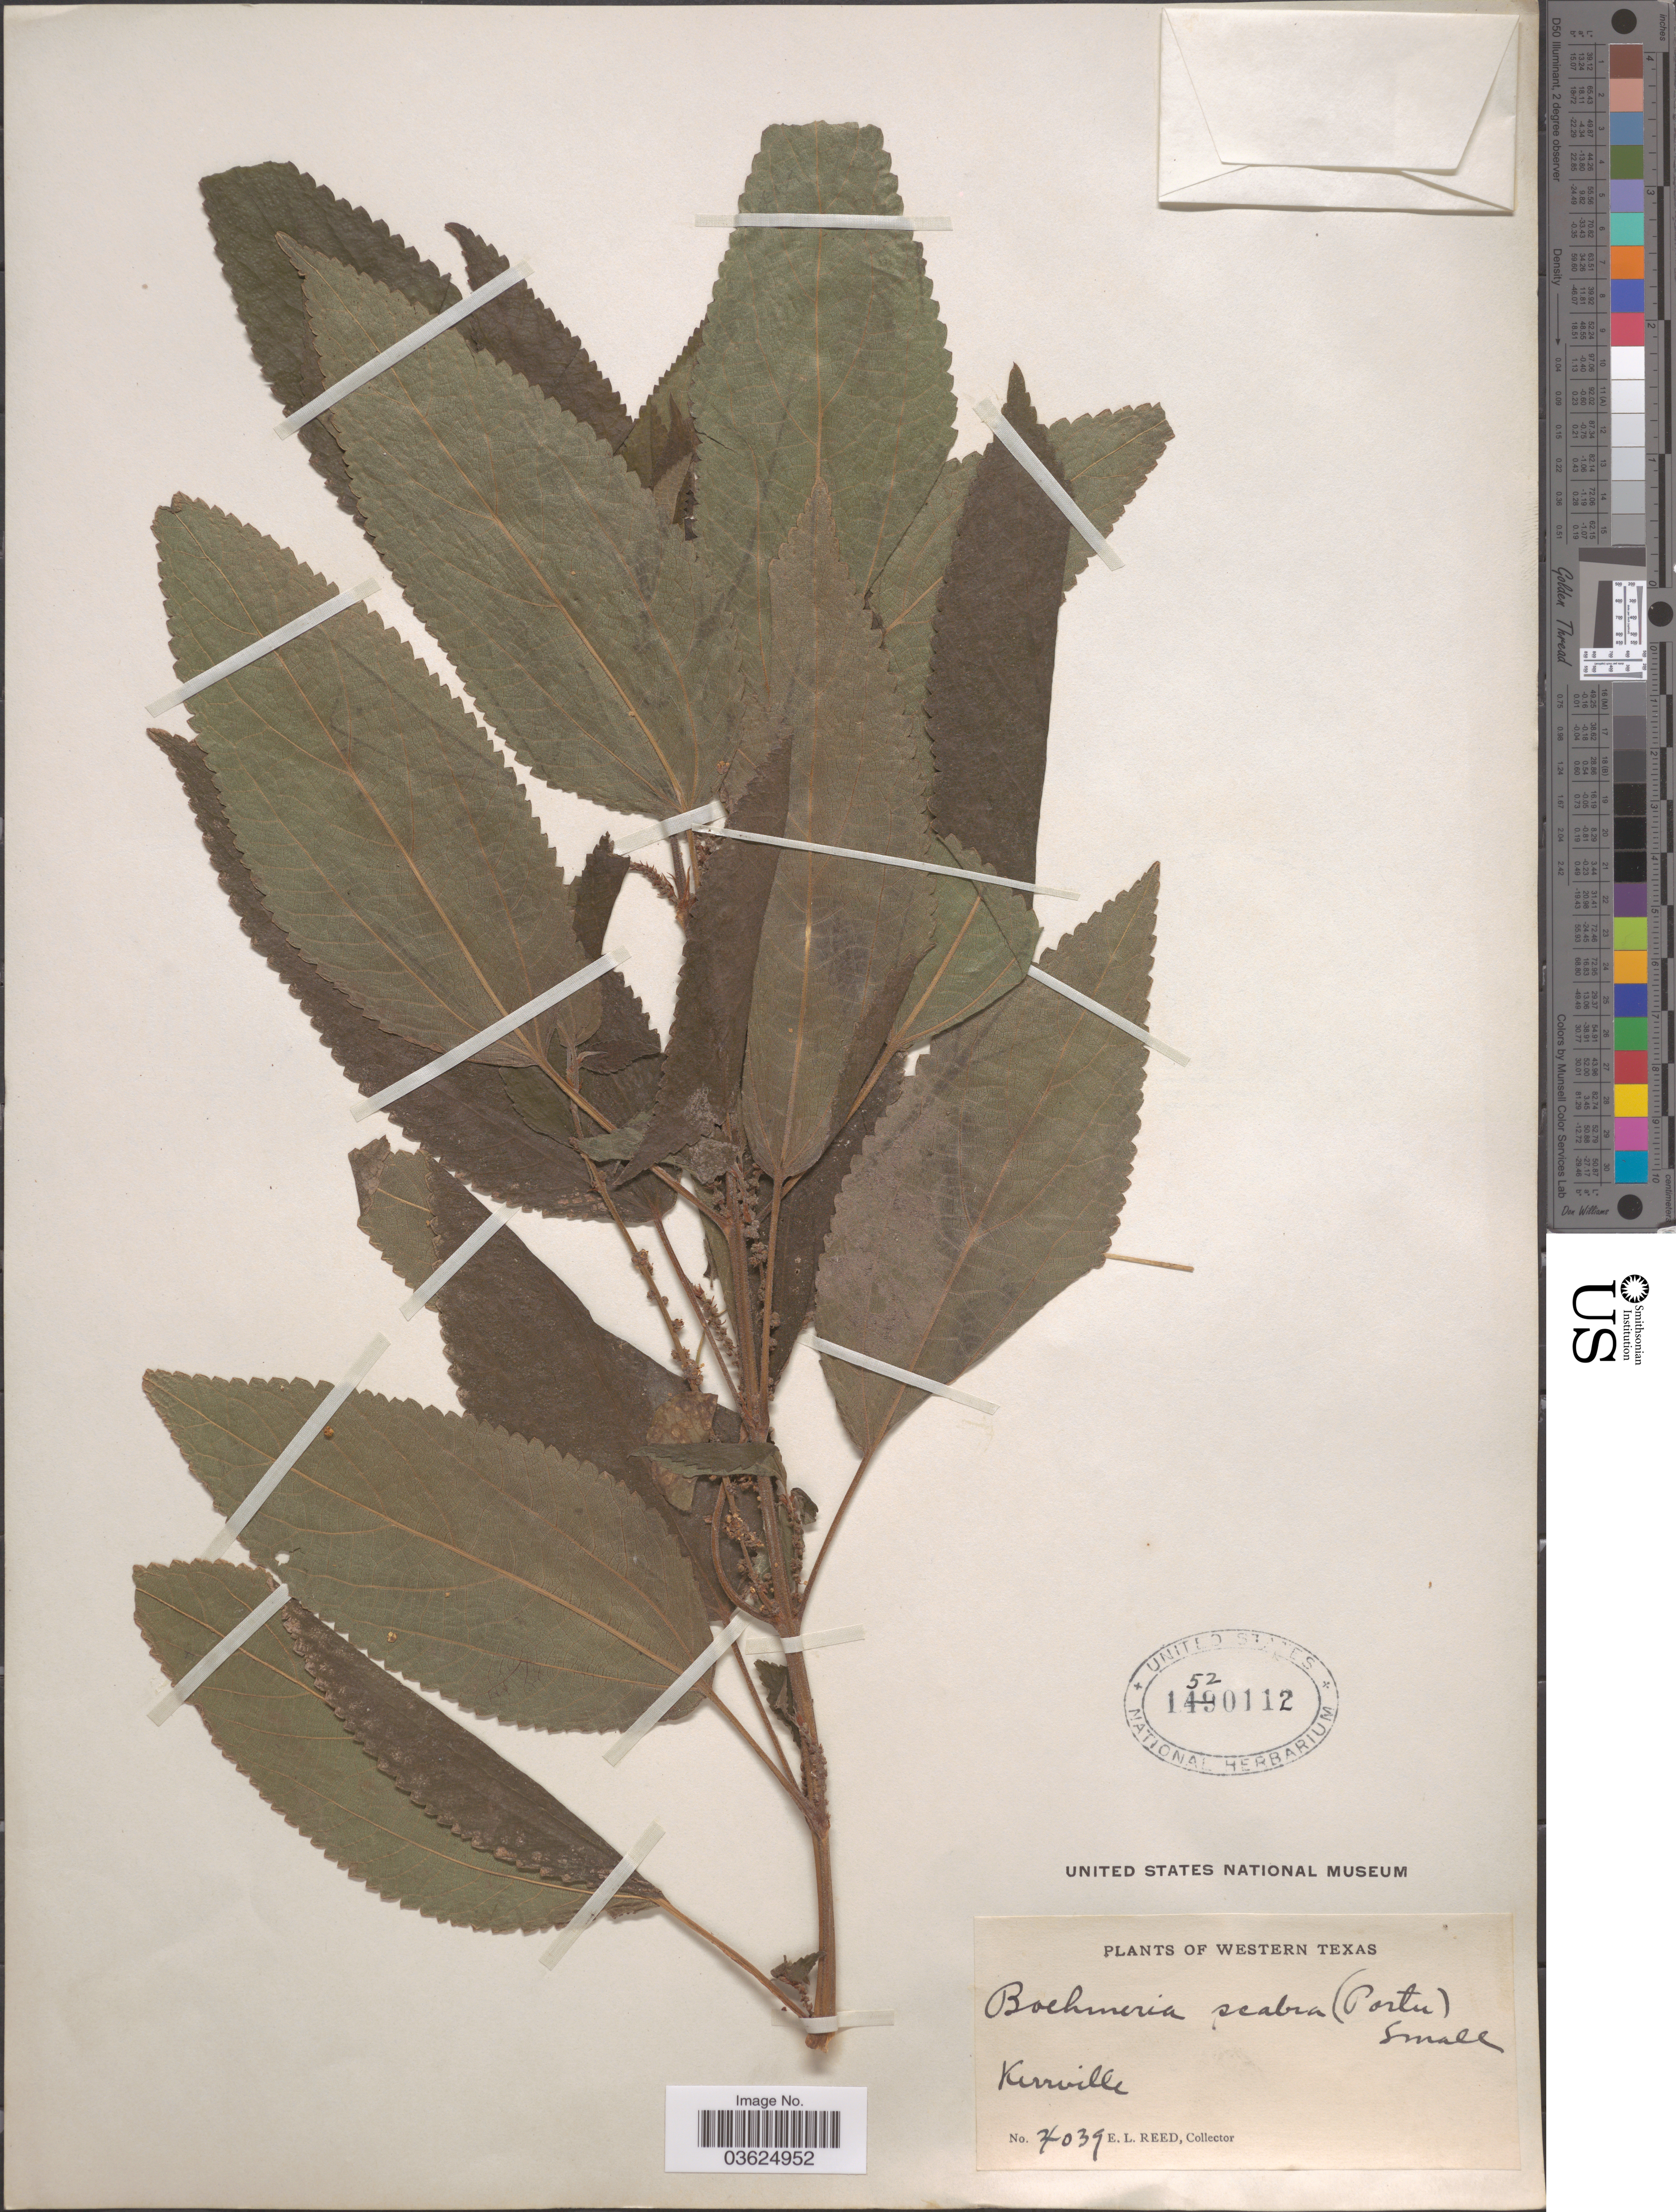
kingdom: Plantae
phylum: Tracheophyta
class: Magnoliopsida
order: Rosales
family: Urticaceae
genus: Boehmeria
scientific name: Boehmeria drummondiana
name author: Wedd.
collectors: E. Reed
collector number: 4039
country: United States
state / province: Texas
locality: Western Texas. Kerrville.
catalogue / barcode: US 1520112